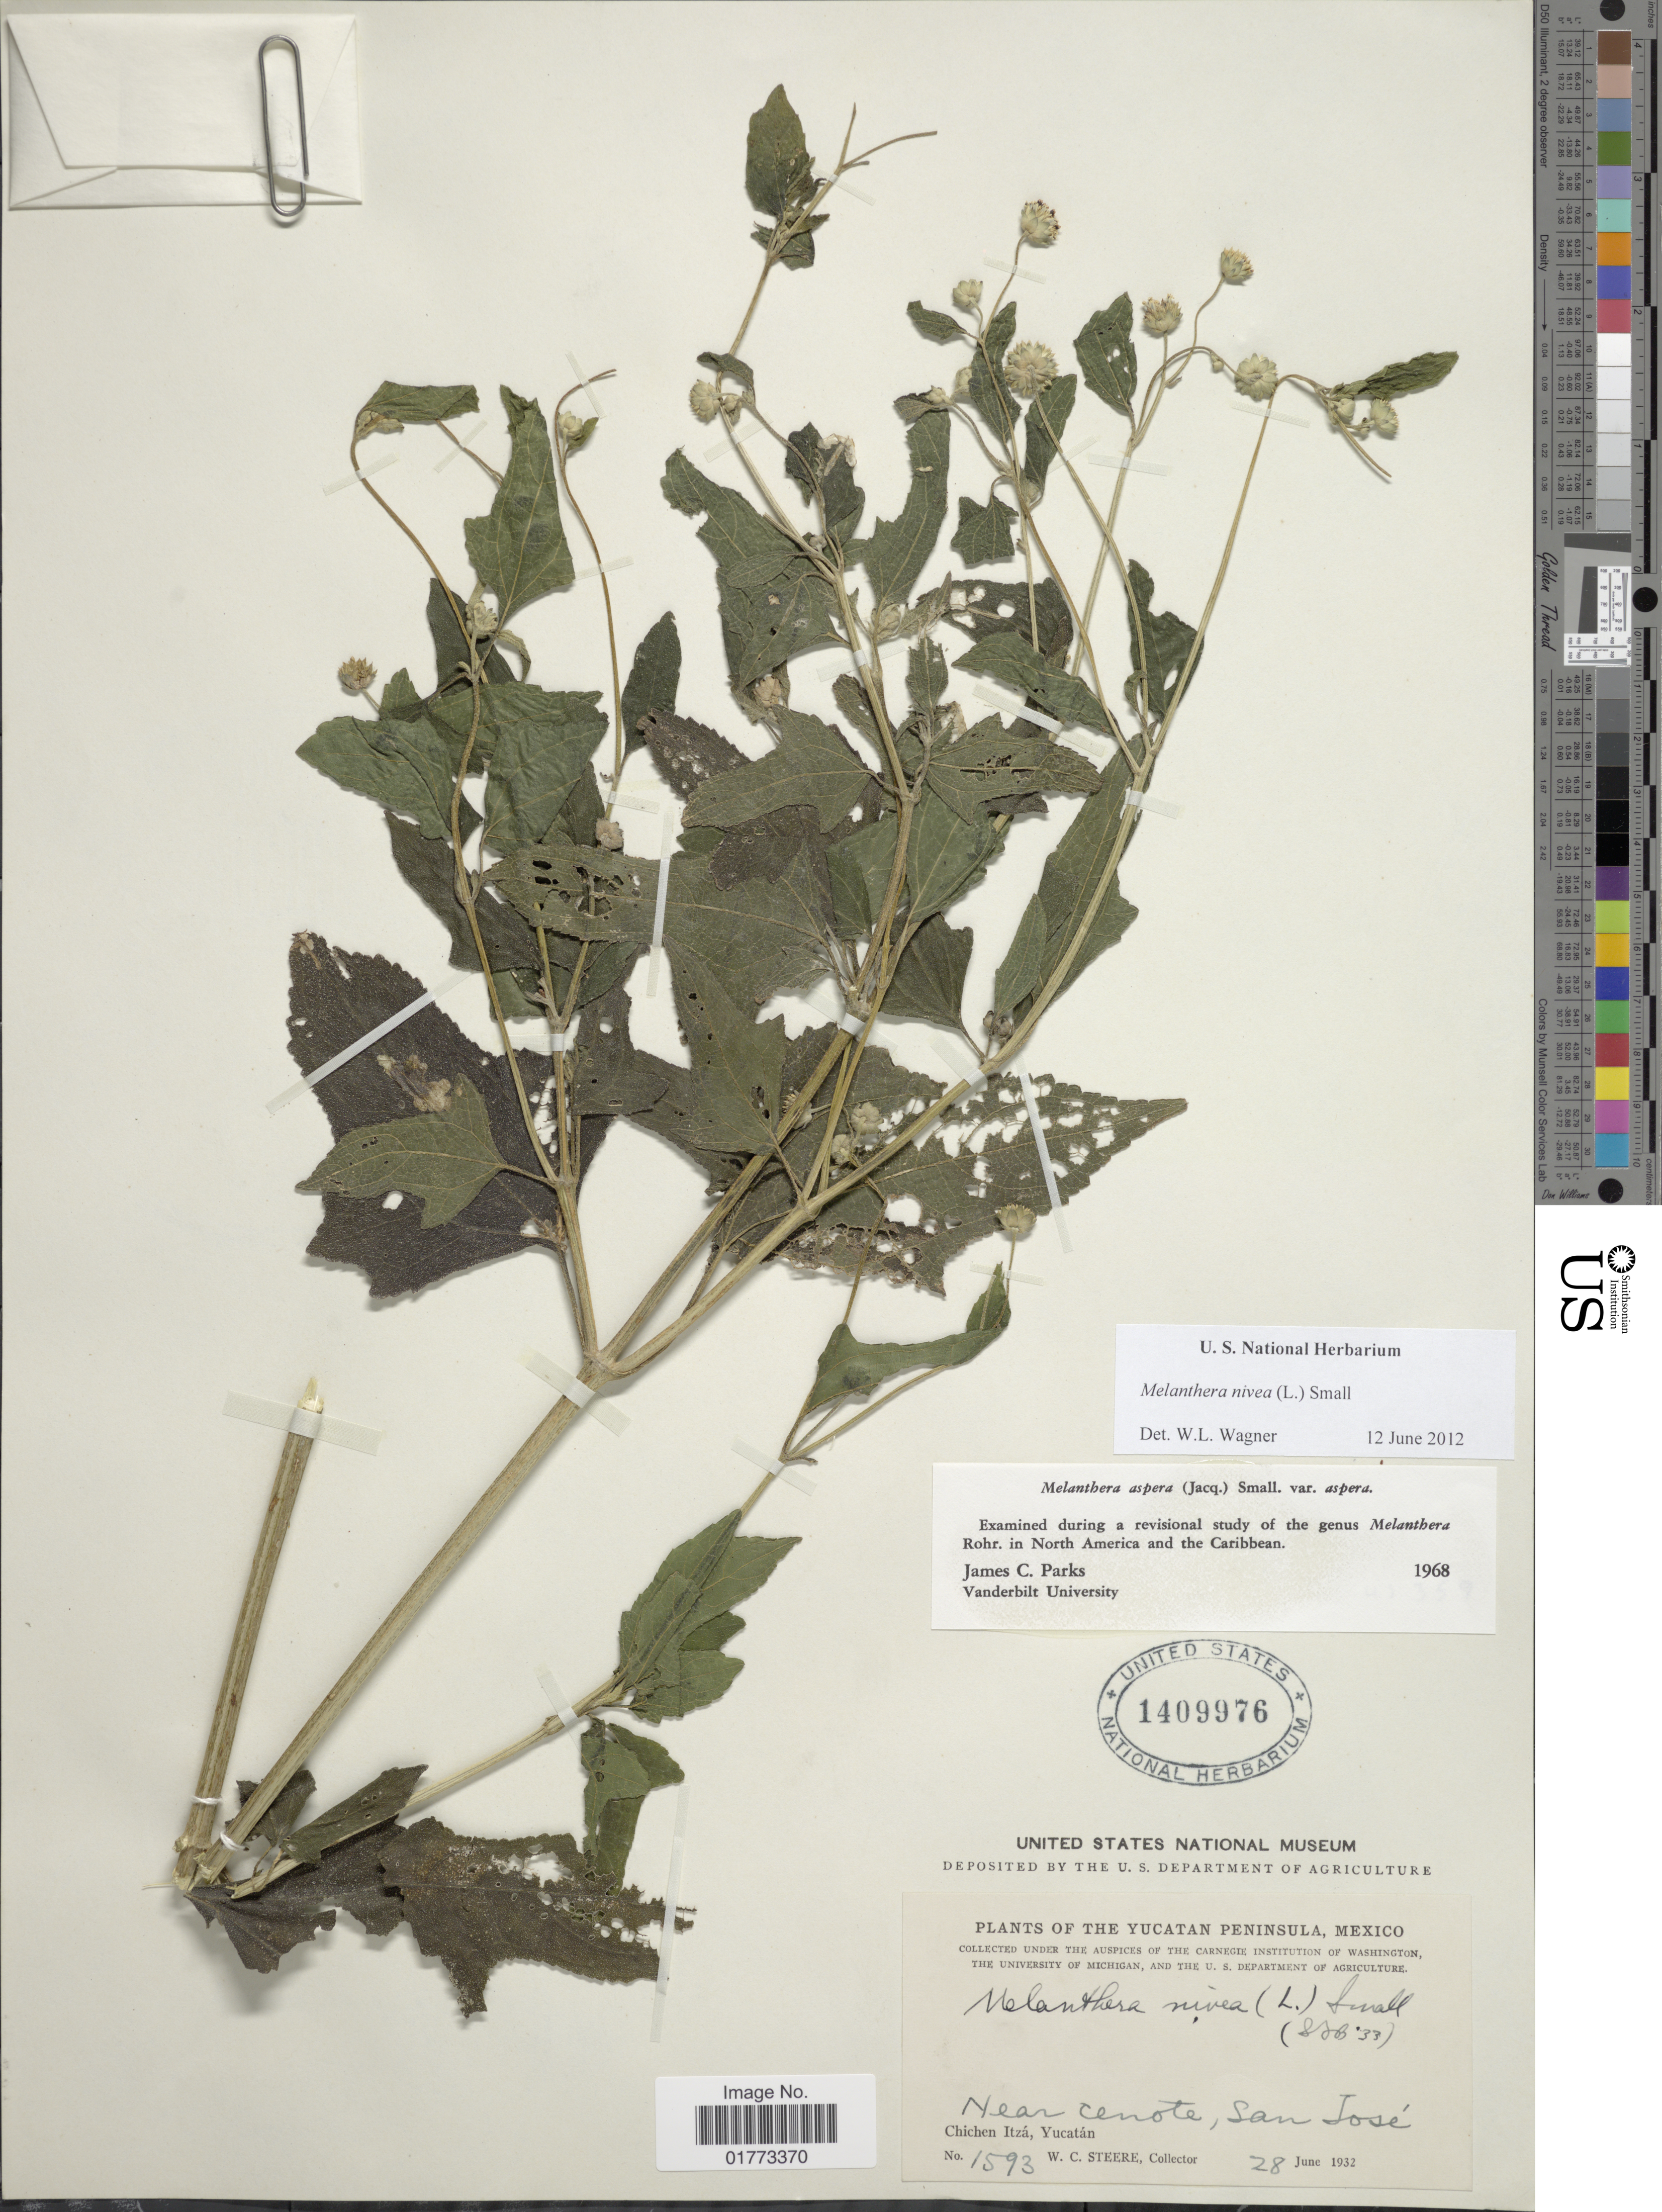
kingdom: Plantae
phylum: Tracheophyta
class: Magnoliopsida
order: Asterales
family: Asteraceae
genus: Melanthera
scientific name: Melanthera nivea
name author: (L.) Small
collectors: W. C. Steere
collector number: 1593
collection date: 1932-06-28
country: Mexico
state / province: Yucatán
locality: Yucatan Peninsula, Near cenote, San José. Chichen Itzá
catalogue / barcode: US 1409976